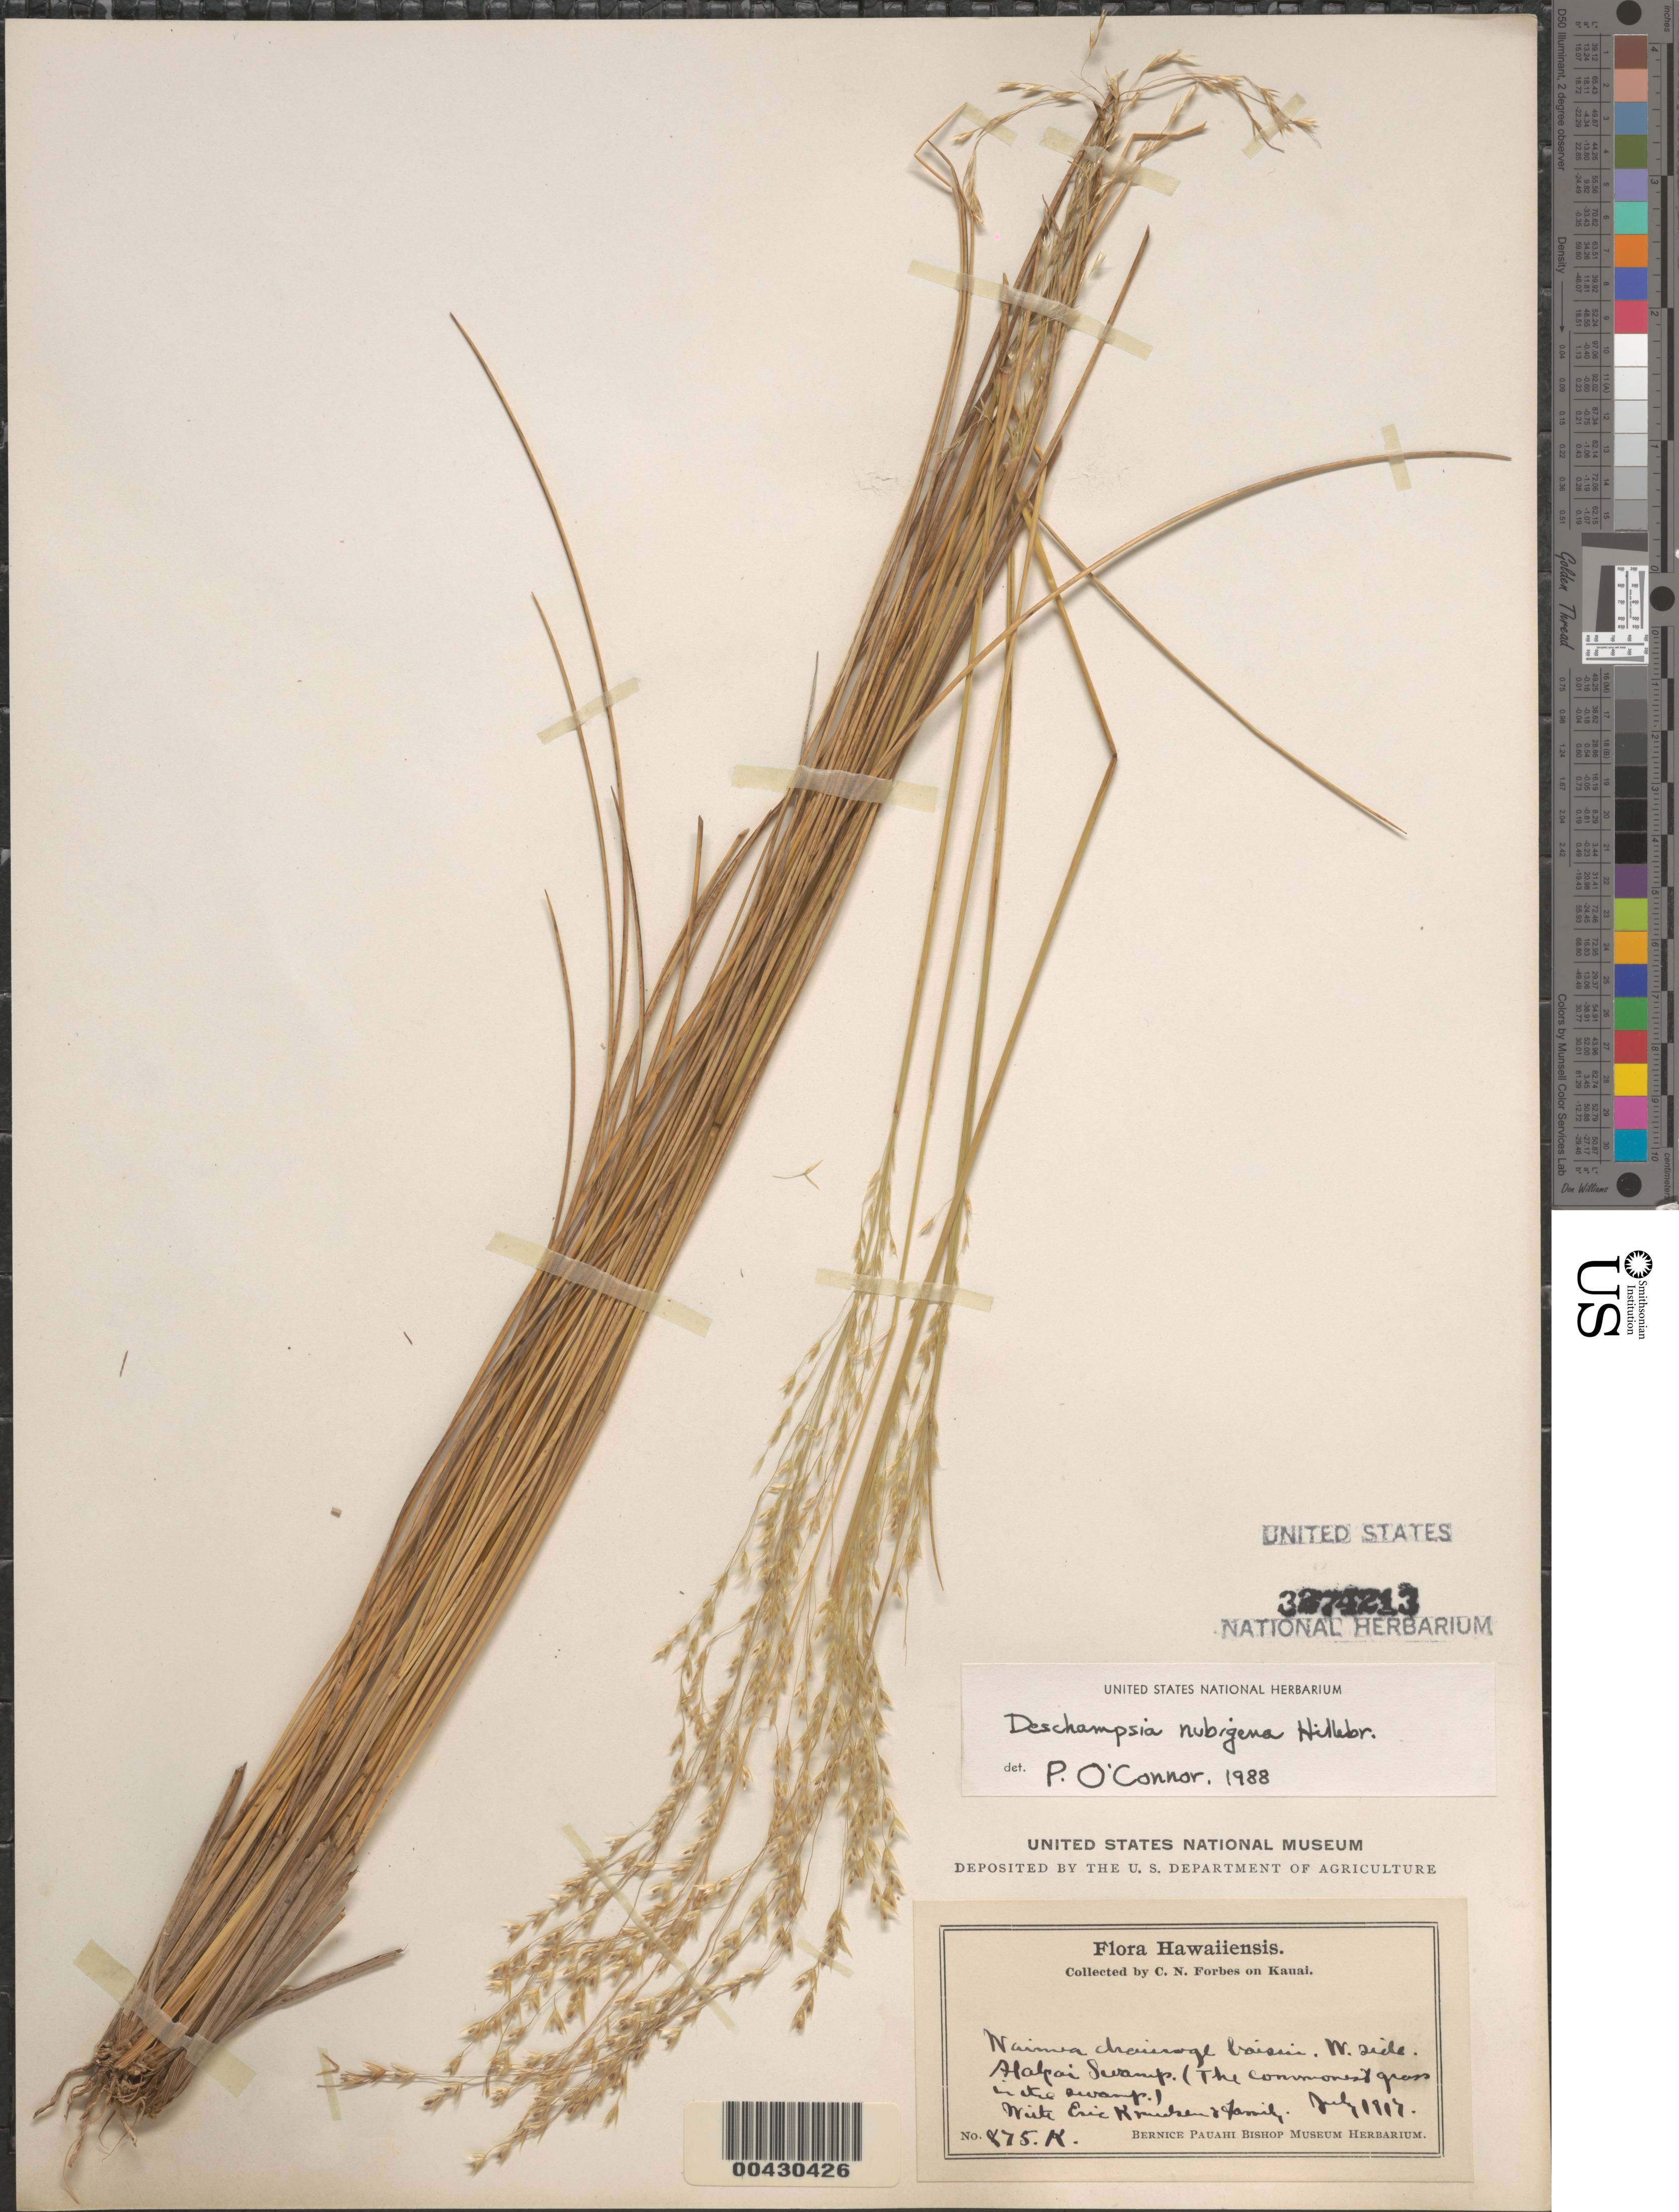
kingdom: Plantae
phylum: Tracheophyta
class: Liliopsida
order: Poales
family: Poaceae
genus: Deschampsia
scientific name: Deschampsia nubigena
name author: Hillebr.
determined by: O'Connor, P.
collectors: C. N. Forbes & E. Knudsen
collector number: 875.K.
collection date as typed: Jul 1917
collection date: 1917-07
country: United States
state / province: Hawaii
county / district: Kauai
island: Kaua'i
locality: Waimea drainage basin, W. side. Alakai Swamp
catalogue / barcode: US 3274213